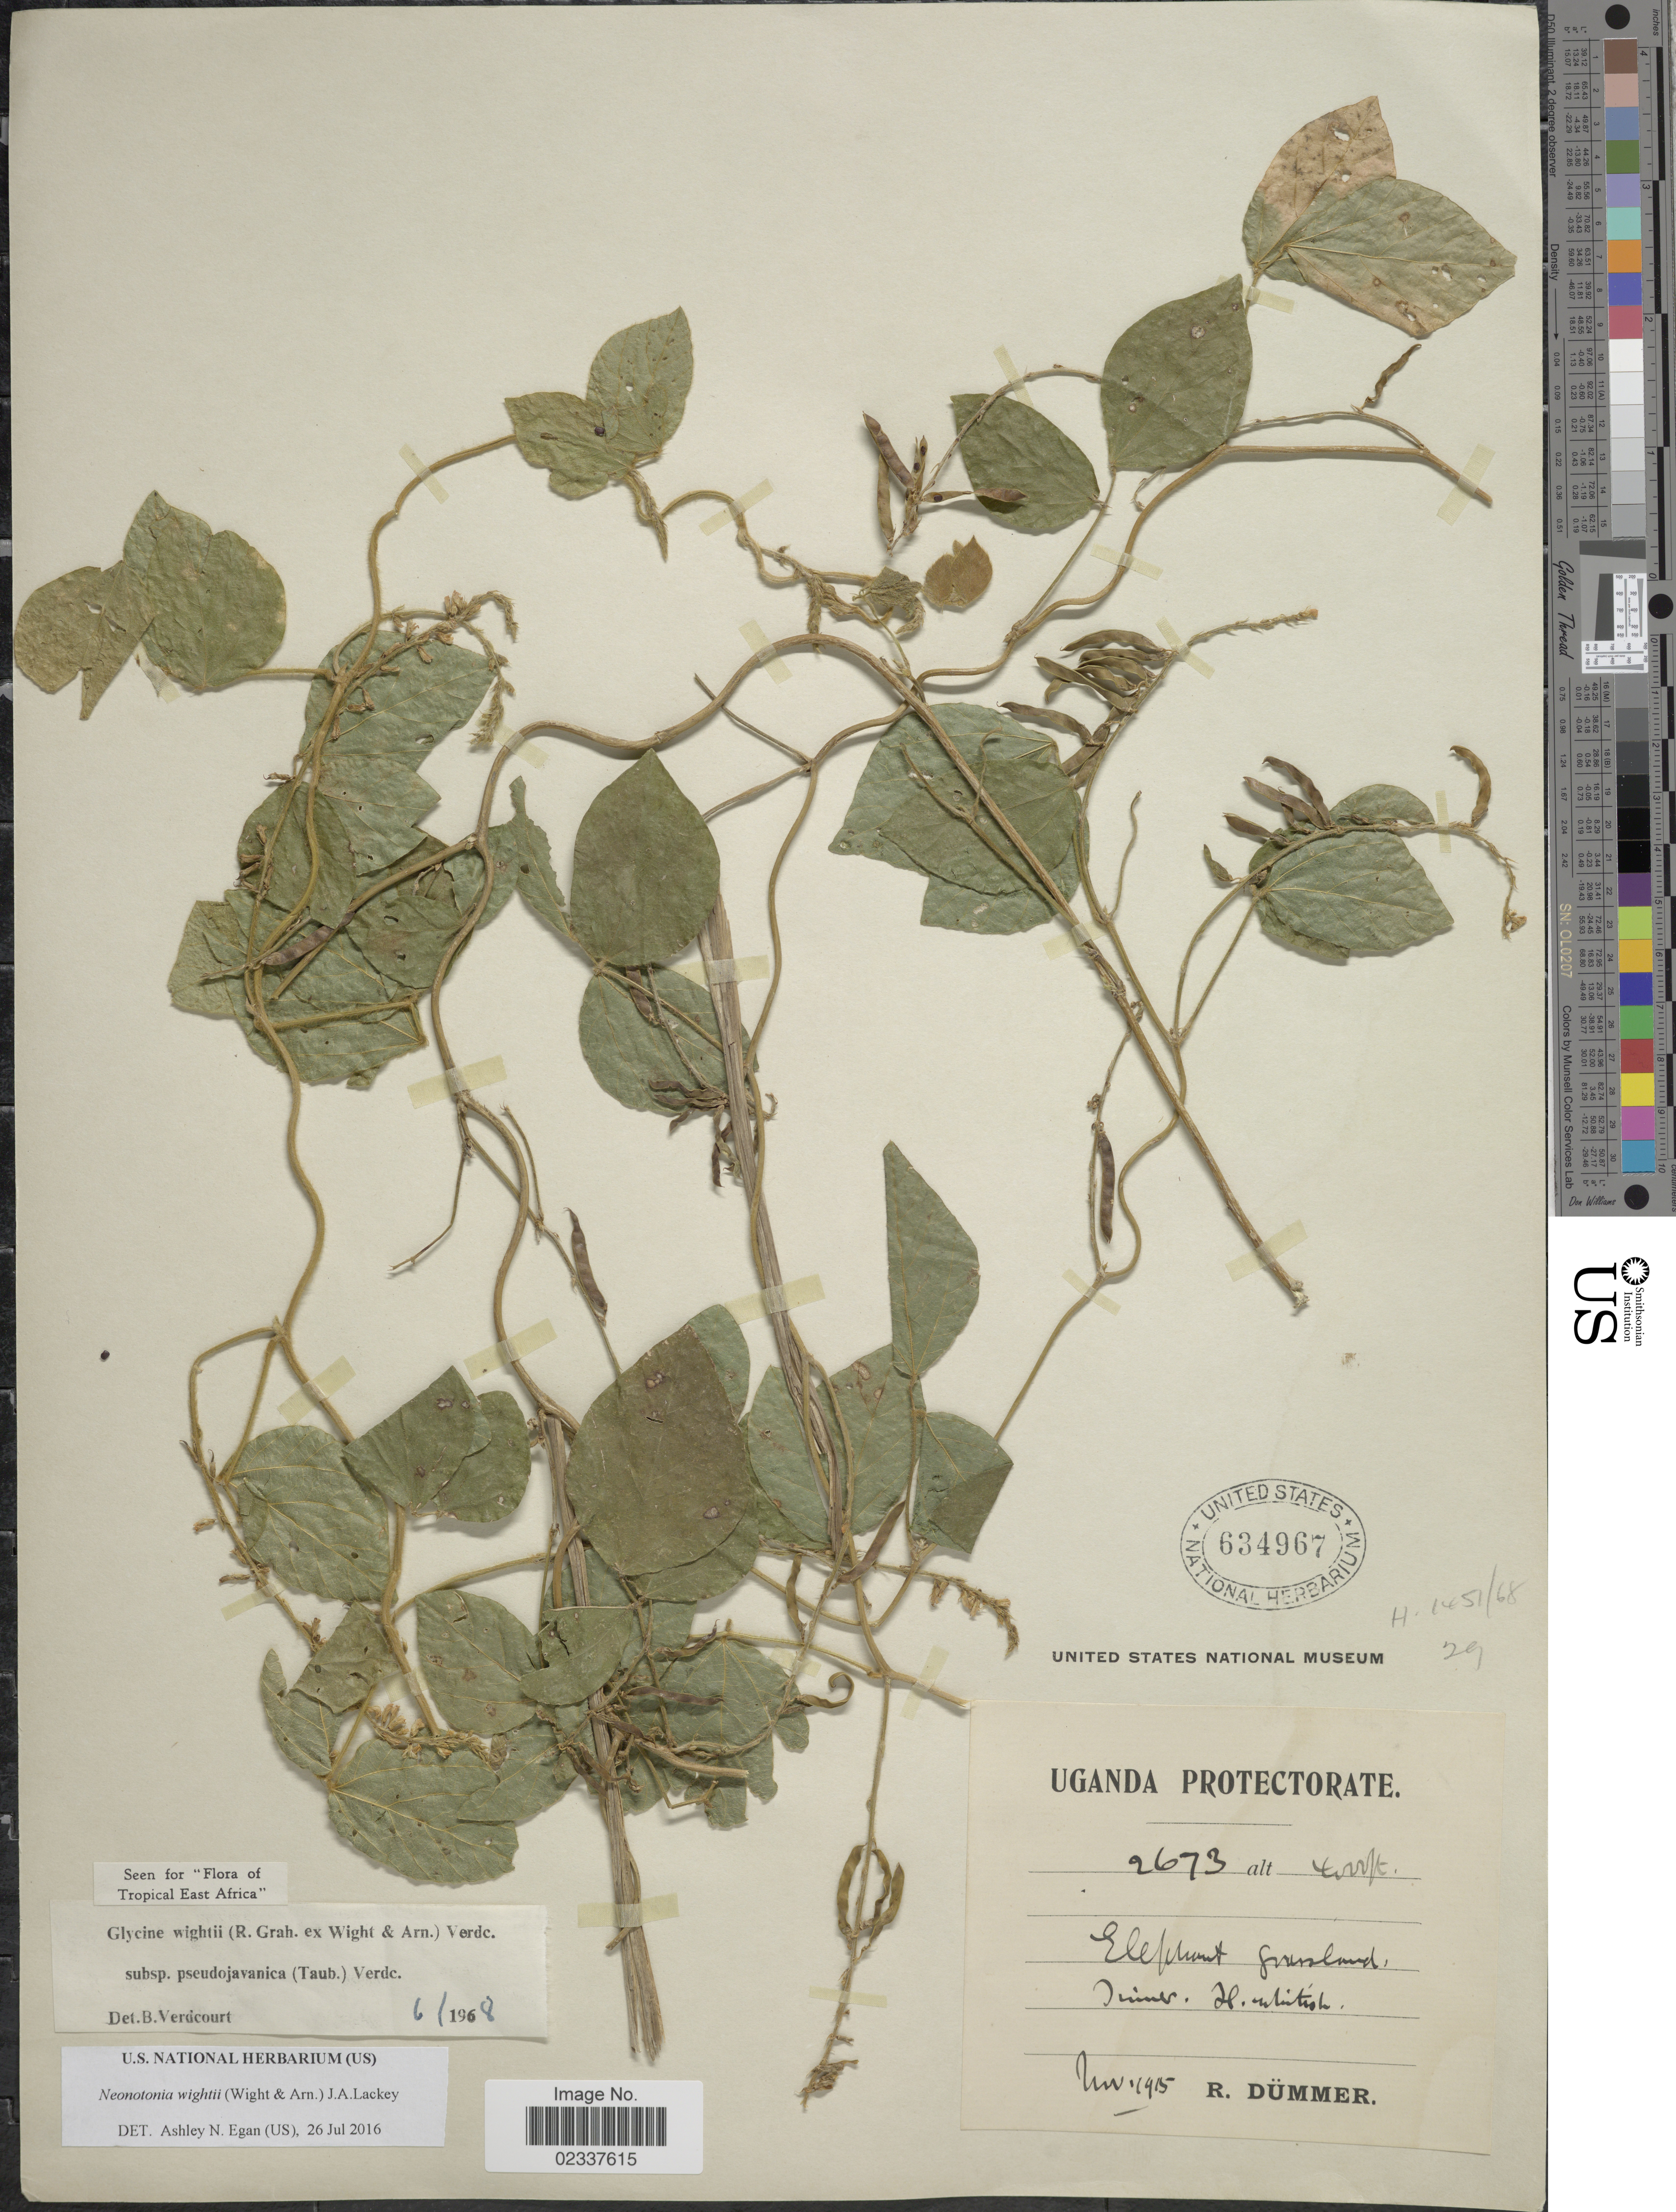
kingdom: Plantae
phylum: Tracheophyta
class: Magnoliopsida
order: Fabales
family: Fabaceae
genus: Neonotonia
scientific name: Neonotonia wightii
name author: (Arn.) J.A. Lackey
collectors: R. A. Dümmer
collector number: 2673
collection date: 1915-11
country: Uganda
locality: Elephant Grassland [illegible text]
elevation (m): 1219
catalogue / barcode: US 634967